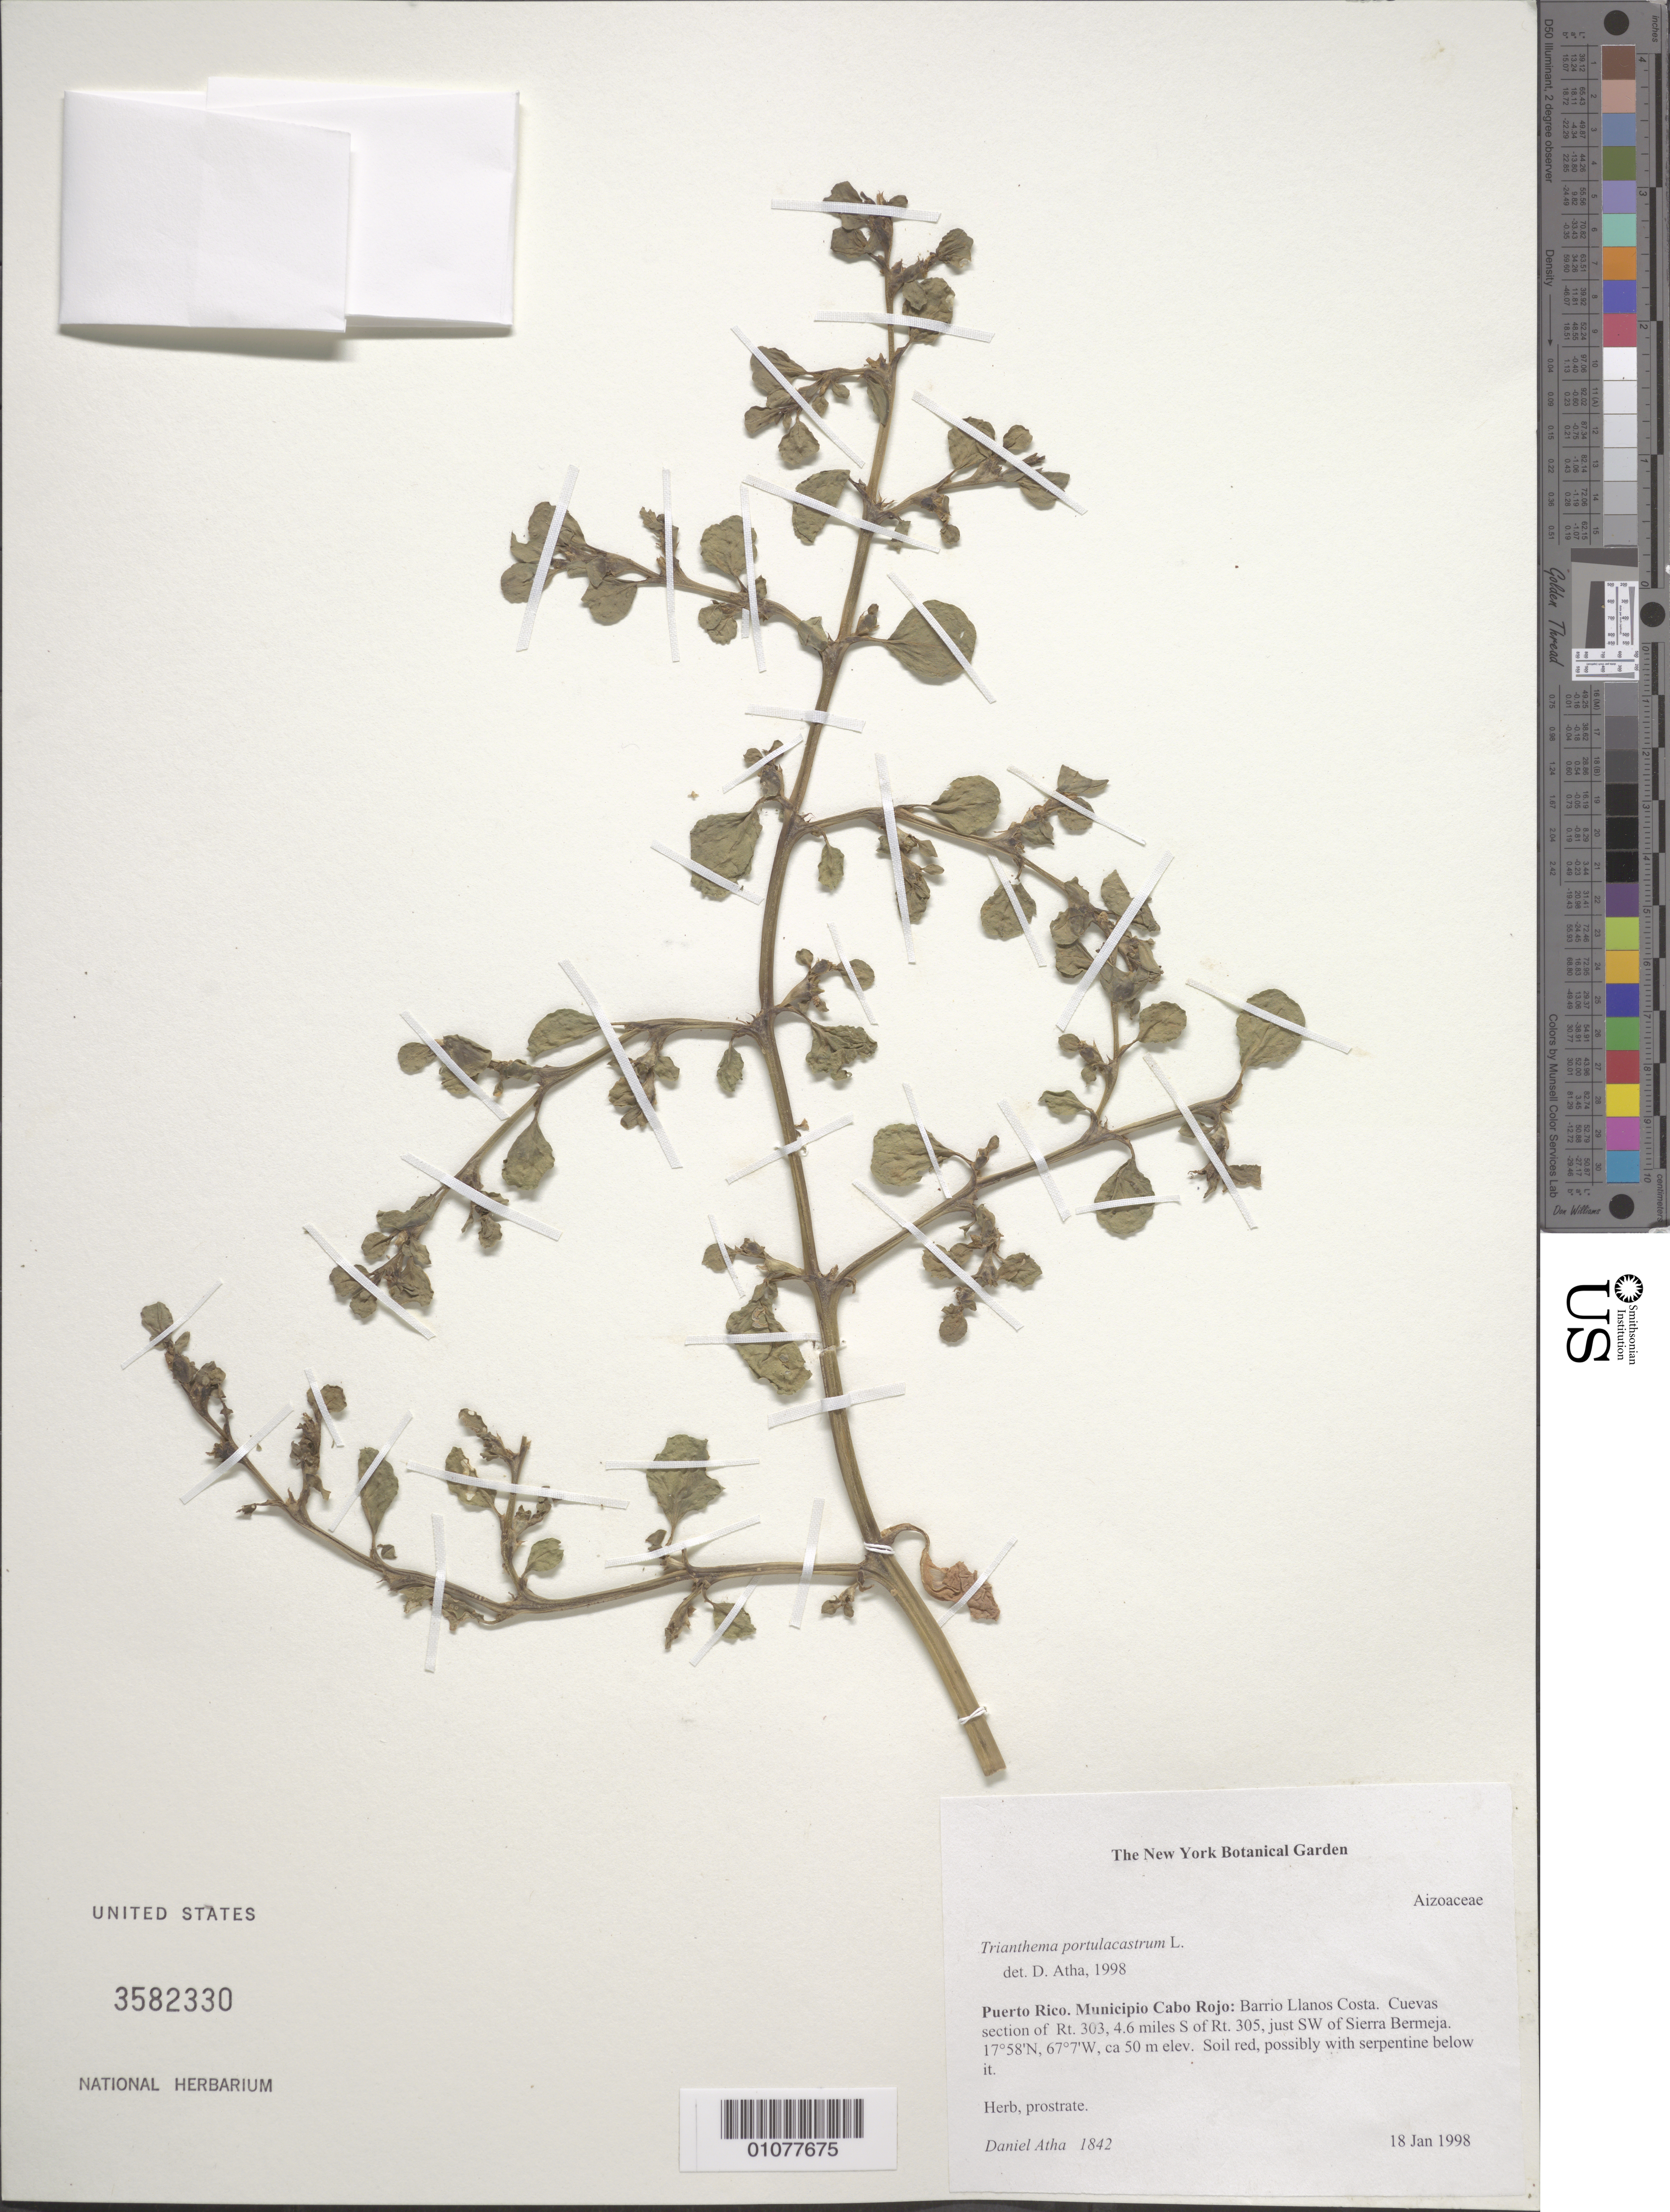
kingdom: Plantae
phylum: Tracheophyta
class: Magnoliopsida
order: Caryophyllales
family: Aizoaceae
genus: Trianthema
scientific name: Trianthema portulacastrum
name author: L.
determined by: Atha, D.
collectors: D. Atha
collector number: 1842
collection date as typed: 18 Jan 1998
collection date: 1998-01-18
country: Puerto Rico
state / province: Cabo Rojo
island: Puerto Rico I.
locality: Municipio Cabo Rojo; Barrio Llanos Costa; Cuevas section of Rt. 303, 4.6 mi. S. of Rt. 305, just SW of Sierra Bermeja.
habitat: Soil red, possibly with serpentine below.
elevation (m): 50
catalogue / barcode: US 3582330